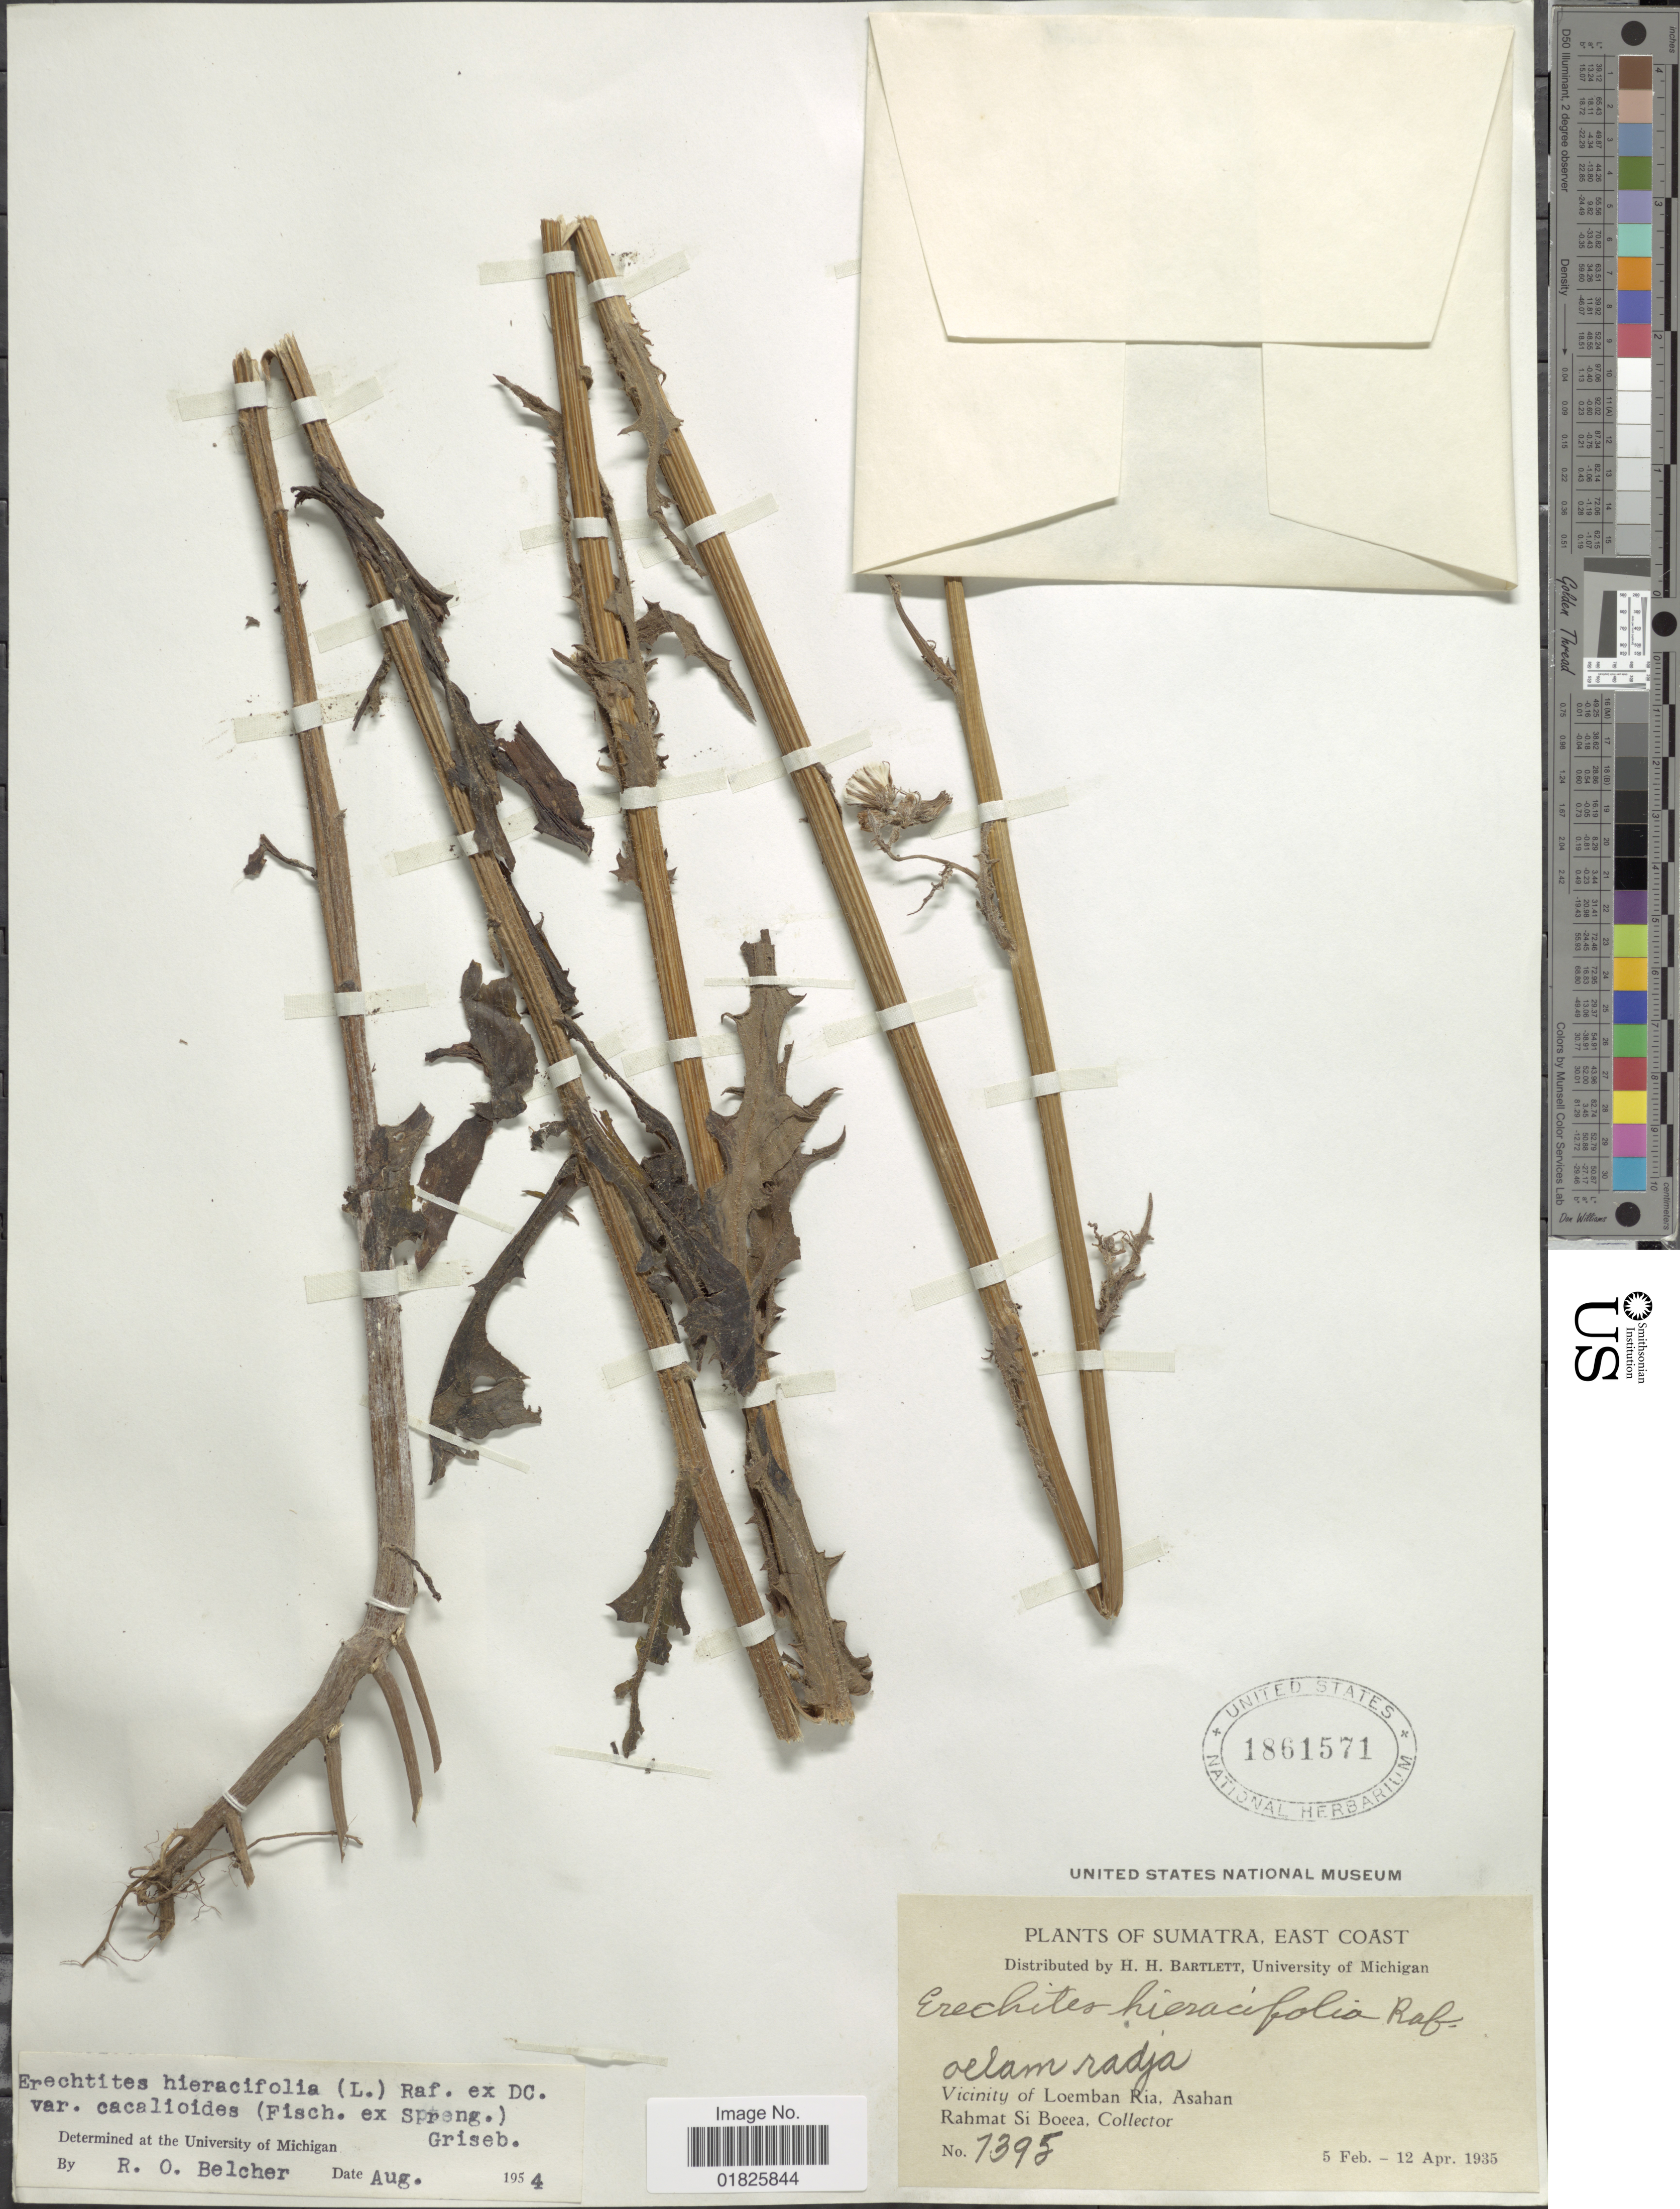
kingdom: Plantae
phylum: Tracheophyta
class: Magnoliopsida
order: Asterales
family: Asteraceae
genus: Erechtites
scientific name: Erechtites hieraciifolius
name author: (L.) Raf. ex DC.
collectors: Rahmat Si Boeea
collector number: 7395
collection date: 1935-02-05/1935-04-12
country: Indonesia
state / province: Sumatra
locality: East Coast, Vicinity of Loemban Ria, Asahan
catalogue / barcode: US 1861571